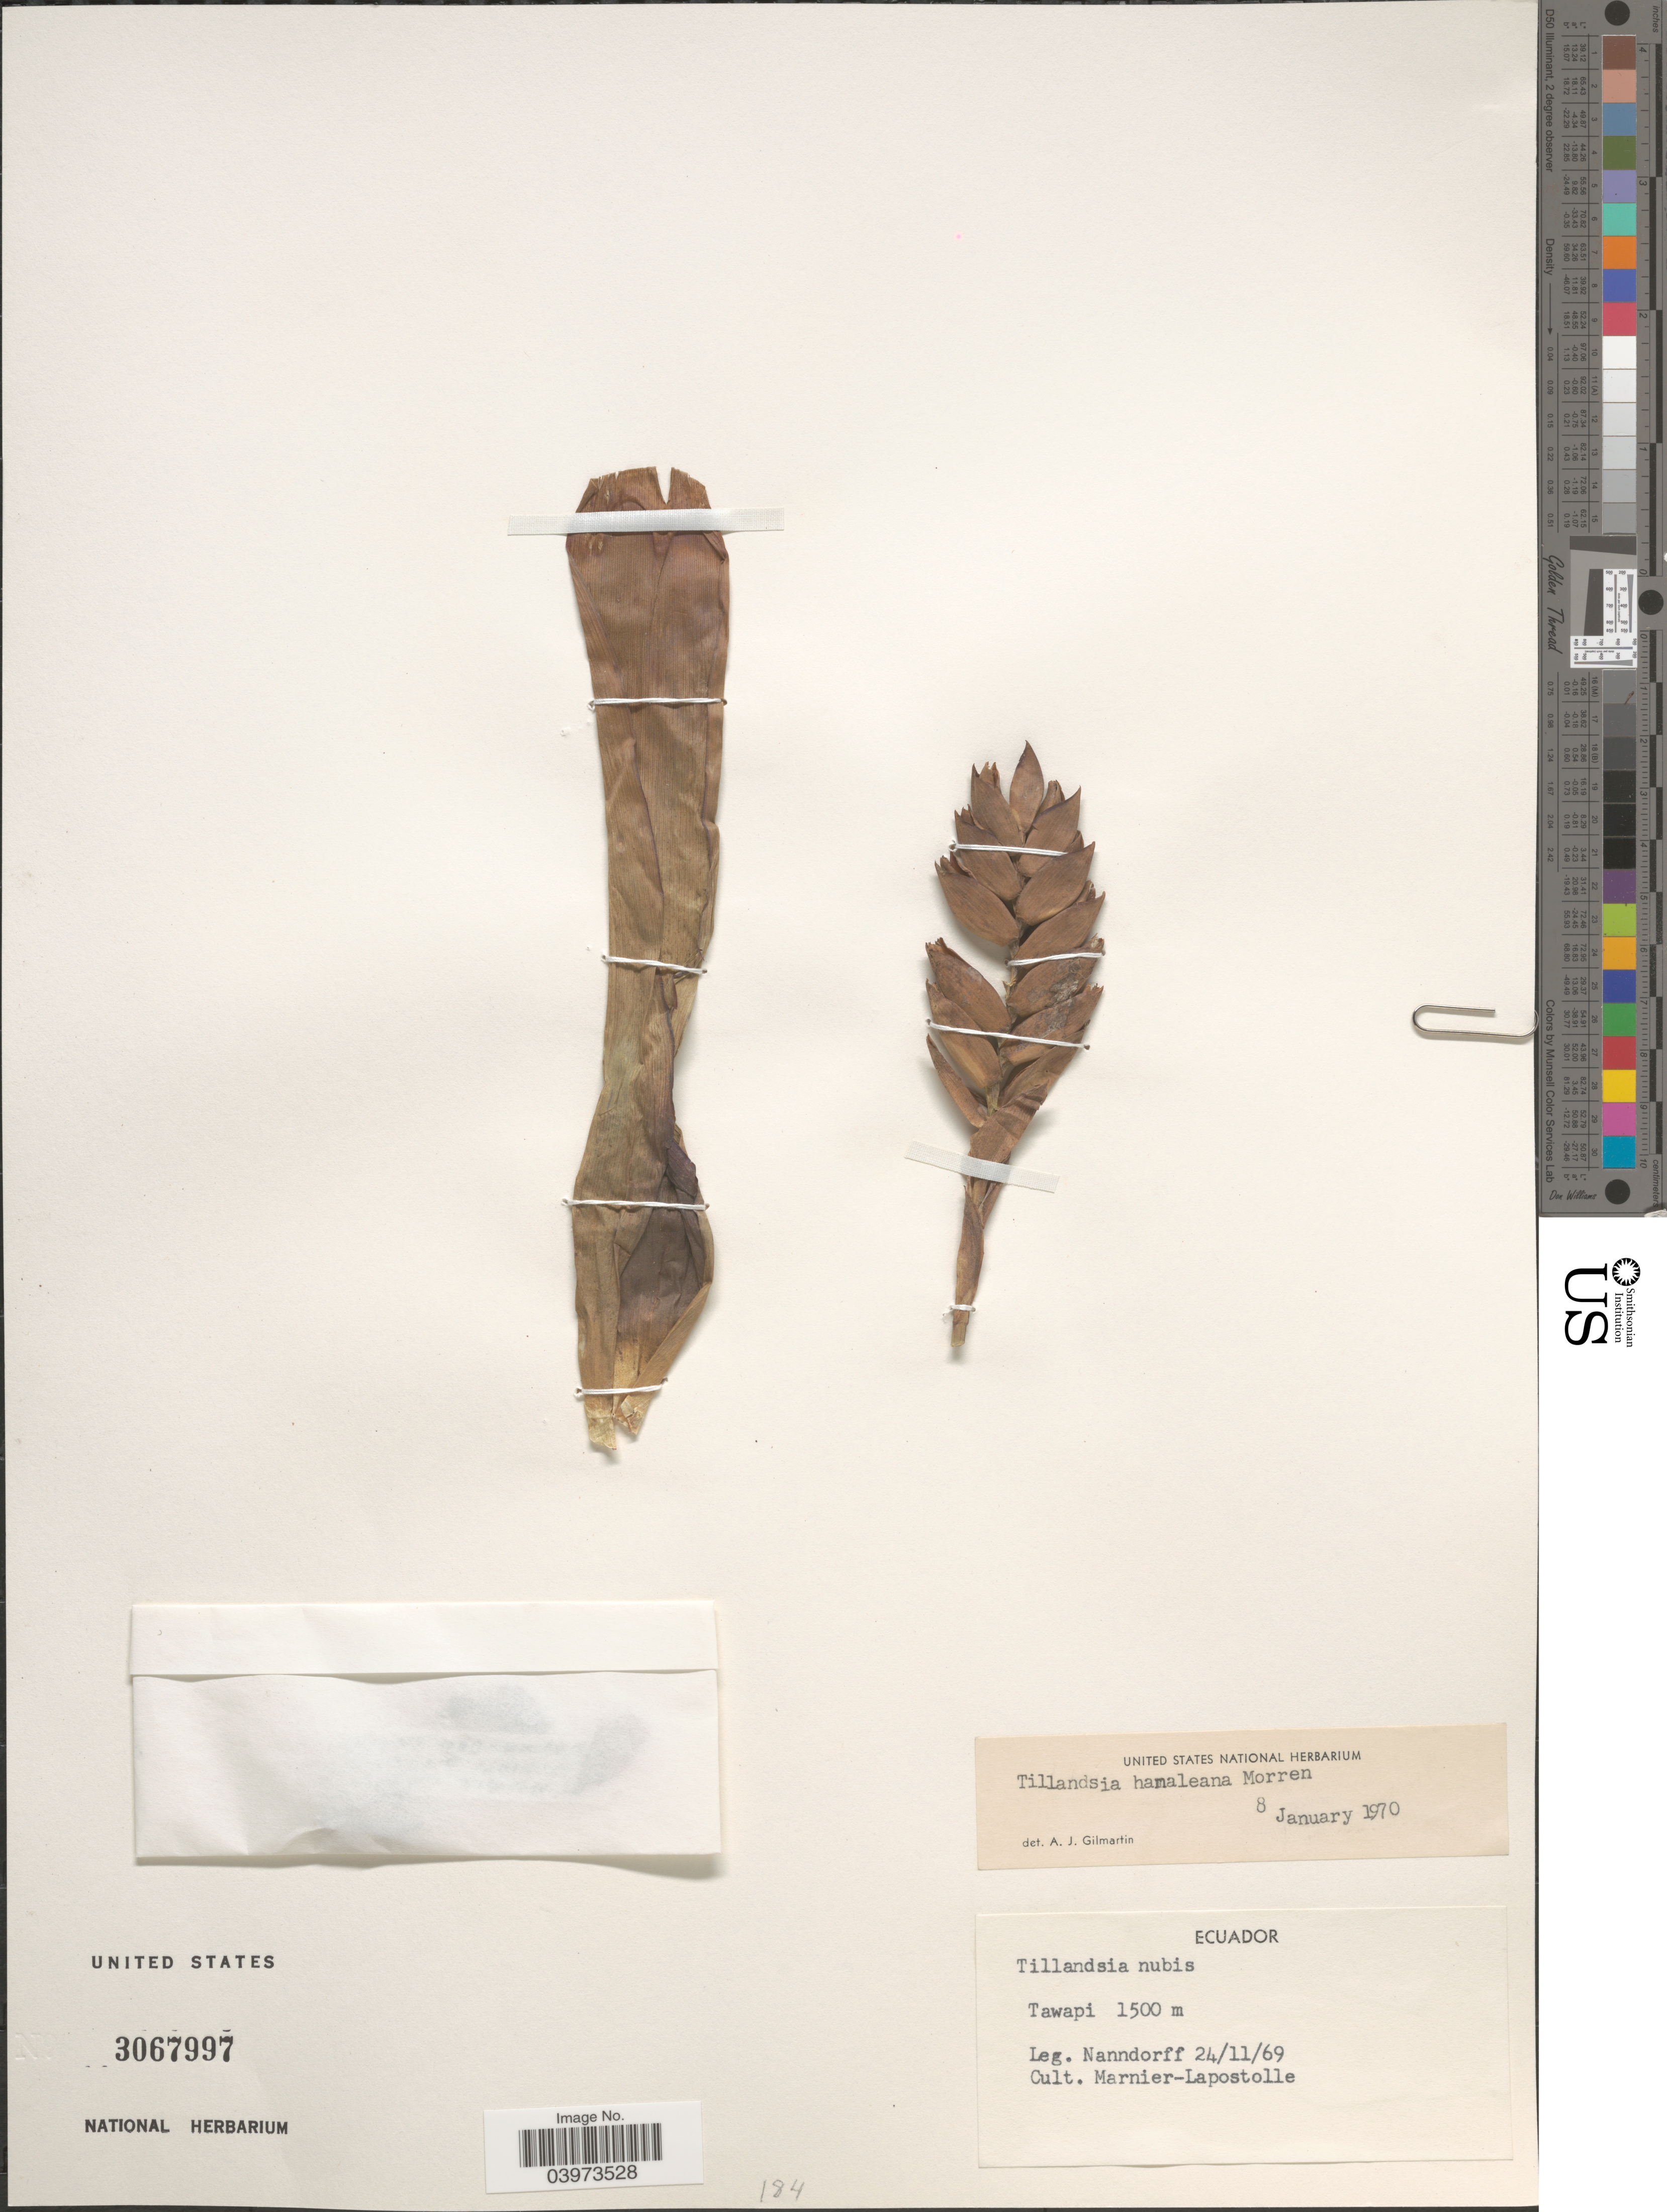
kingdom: Plantae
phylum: Tracheophyta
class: Liliopsida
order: Poales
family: Bromeliaceae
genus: Tillandsia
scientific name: Tillandsia hamaleana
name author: É. Morren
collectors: Nanndorf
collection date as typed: Transcribed d/m/y: 24/11/69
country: Ecuador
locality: Tawapi.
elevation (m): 1500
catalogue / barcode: US 3067997